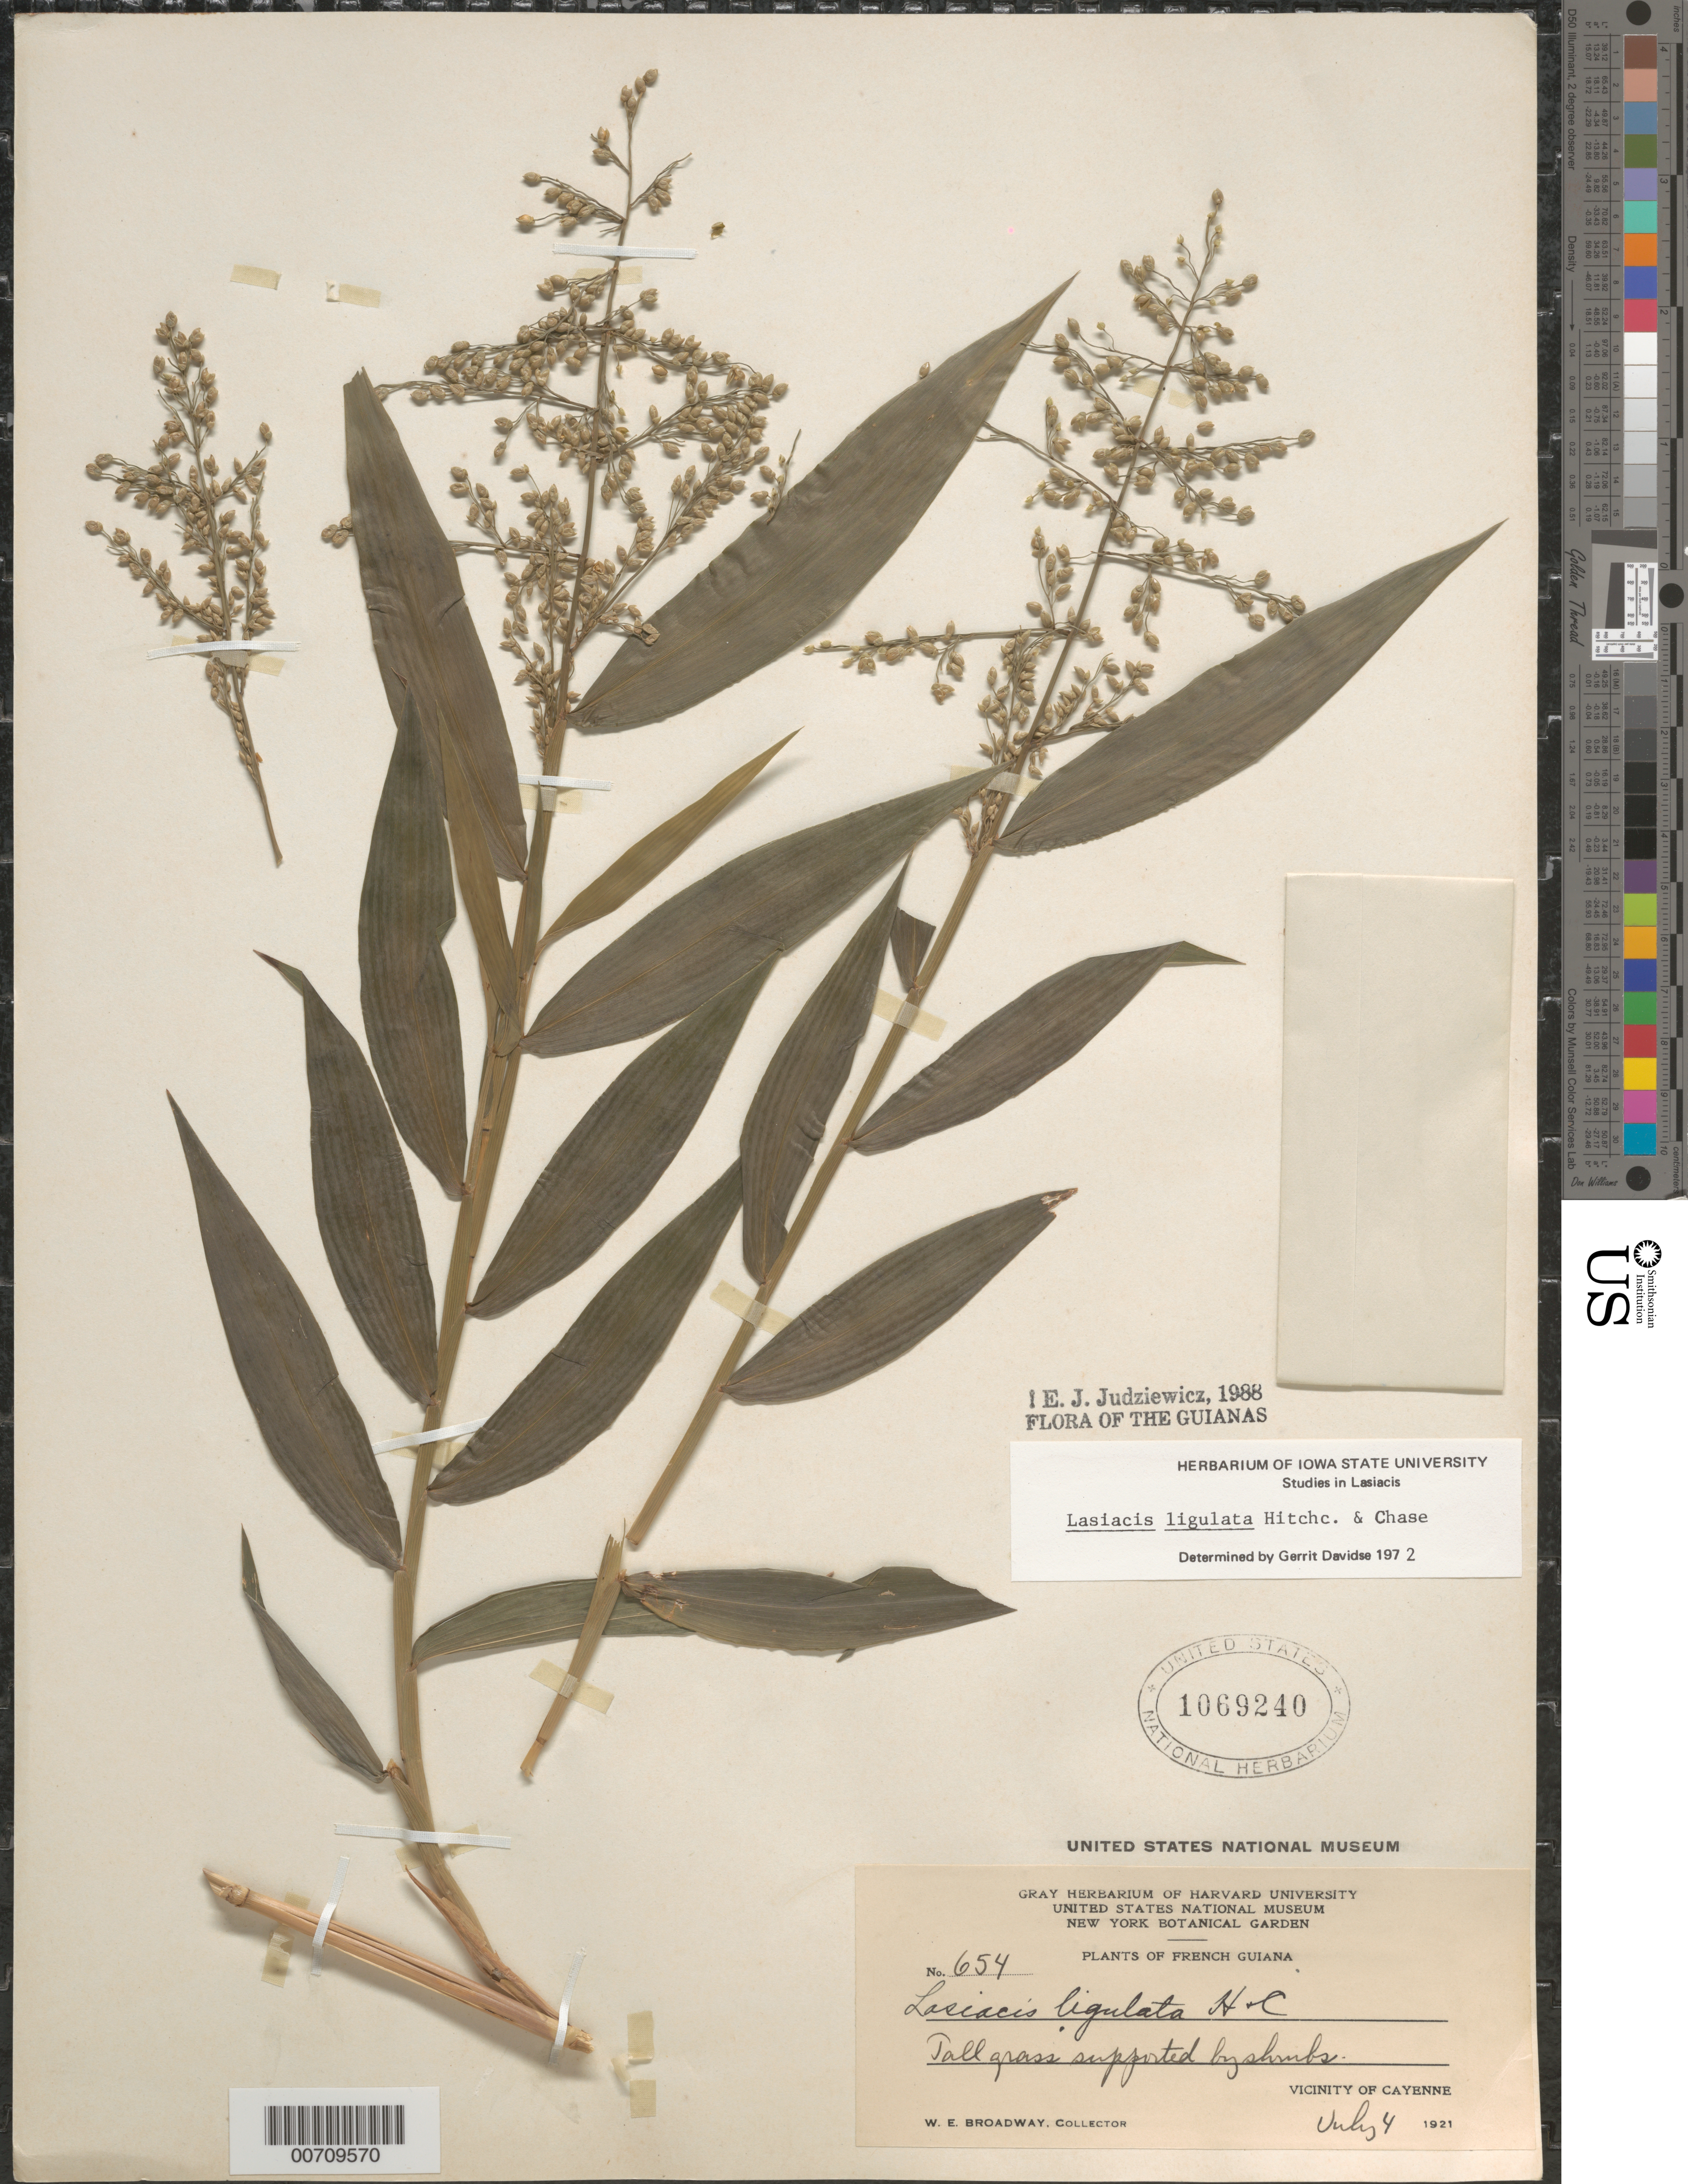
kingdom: Plantae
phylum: Tracheophyta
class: Liliopsida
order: Poales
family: Poaceae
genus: Lasiacis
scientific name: Lasiacis ligulata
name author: Hitchc. & Chase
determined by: Davidse, Gerrit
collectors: W. E. Broadway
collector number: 654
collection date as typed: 4-Jul-21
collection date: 1921-07-04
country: French Guiana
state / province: Cayenne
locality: Cayenne, vic.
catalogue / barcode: US 1069240